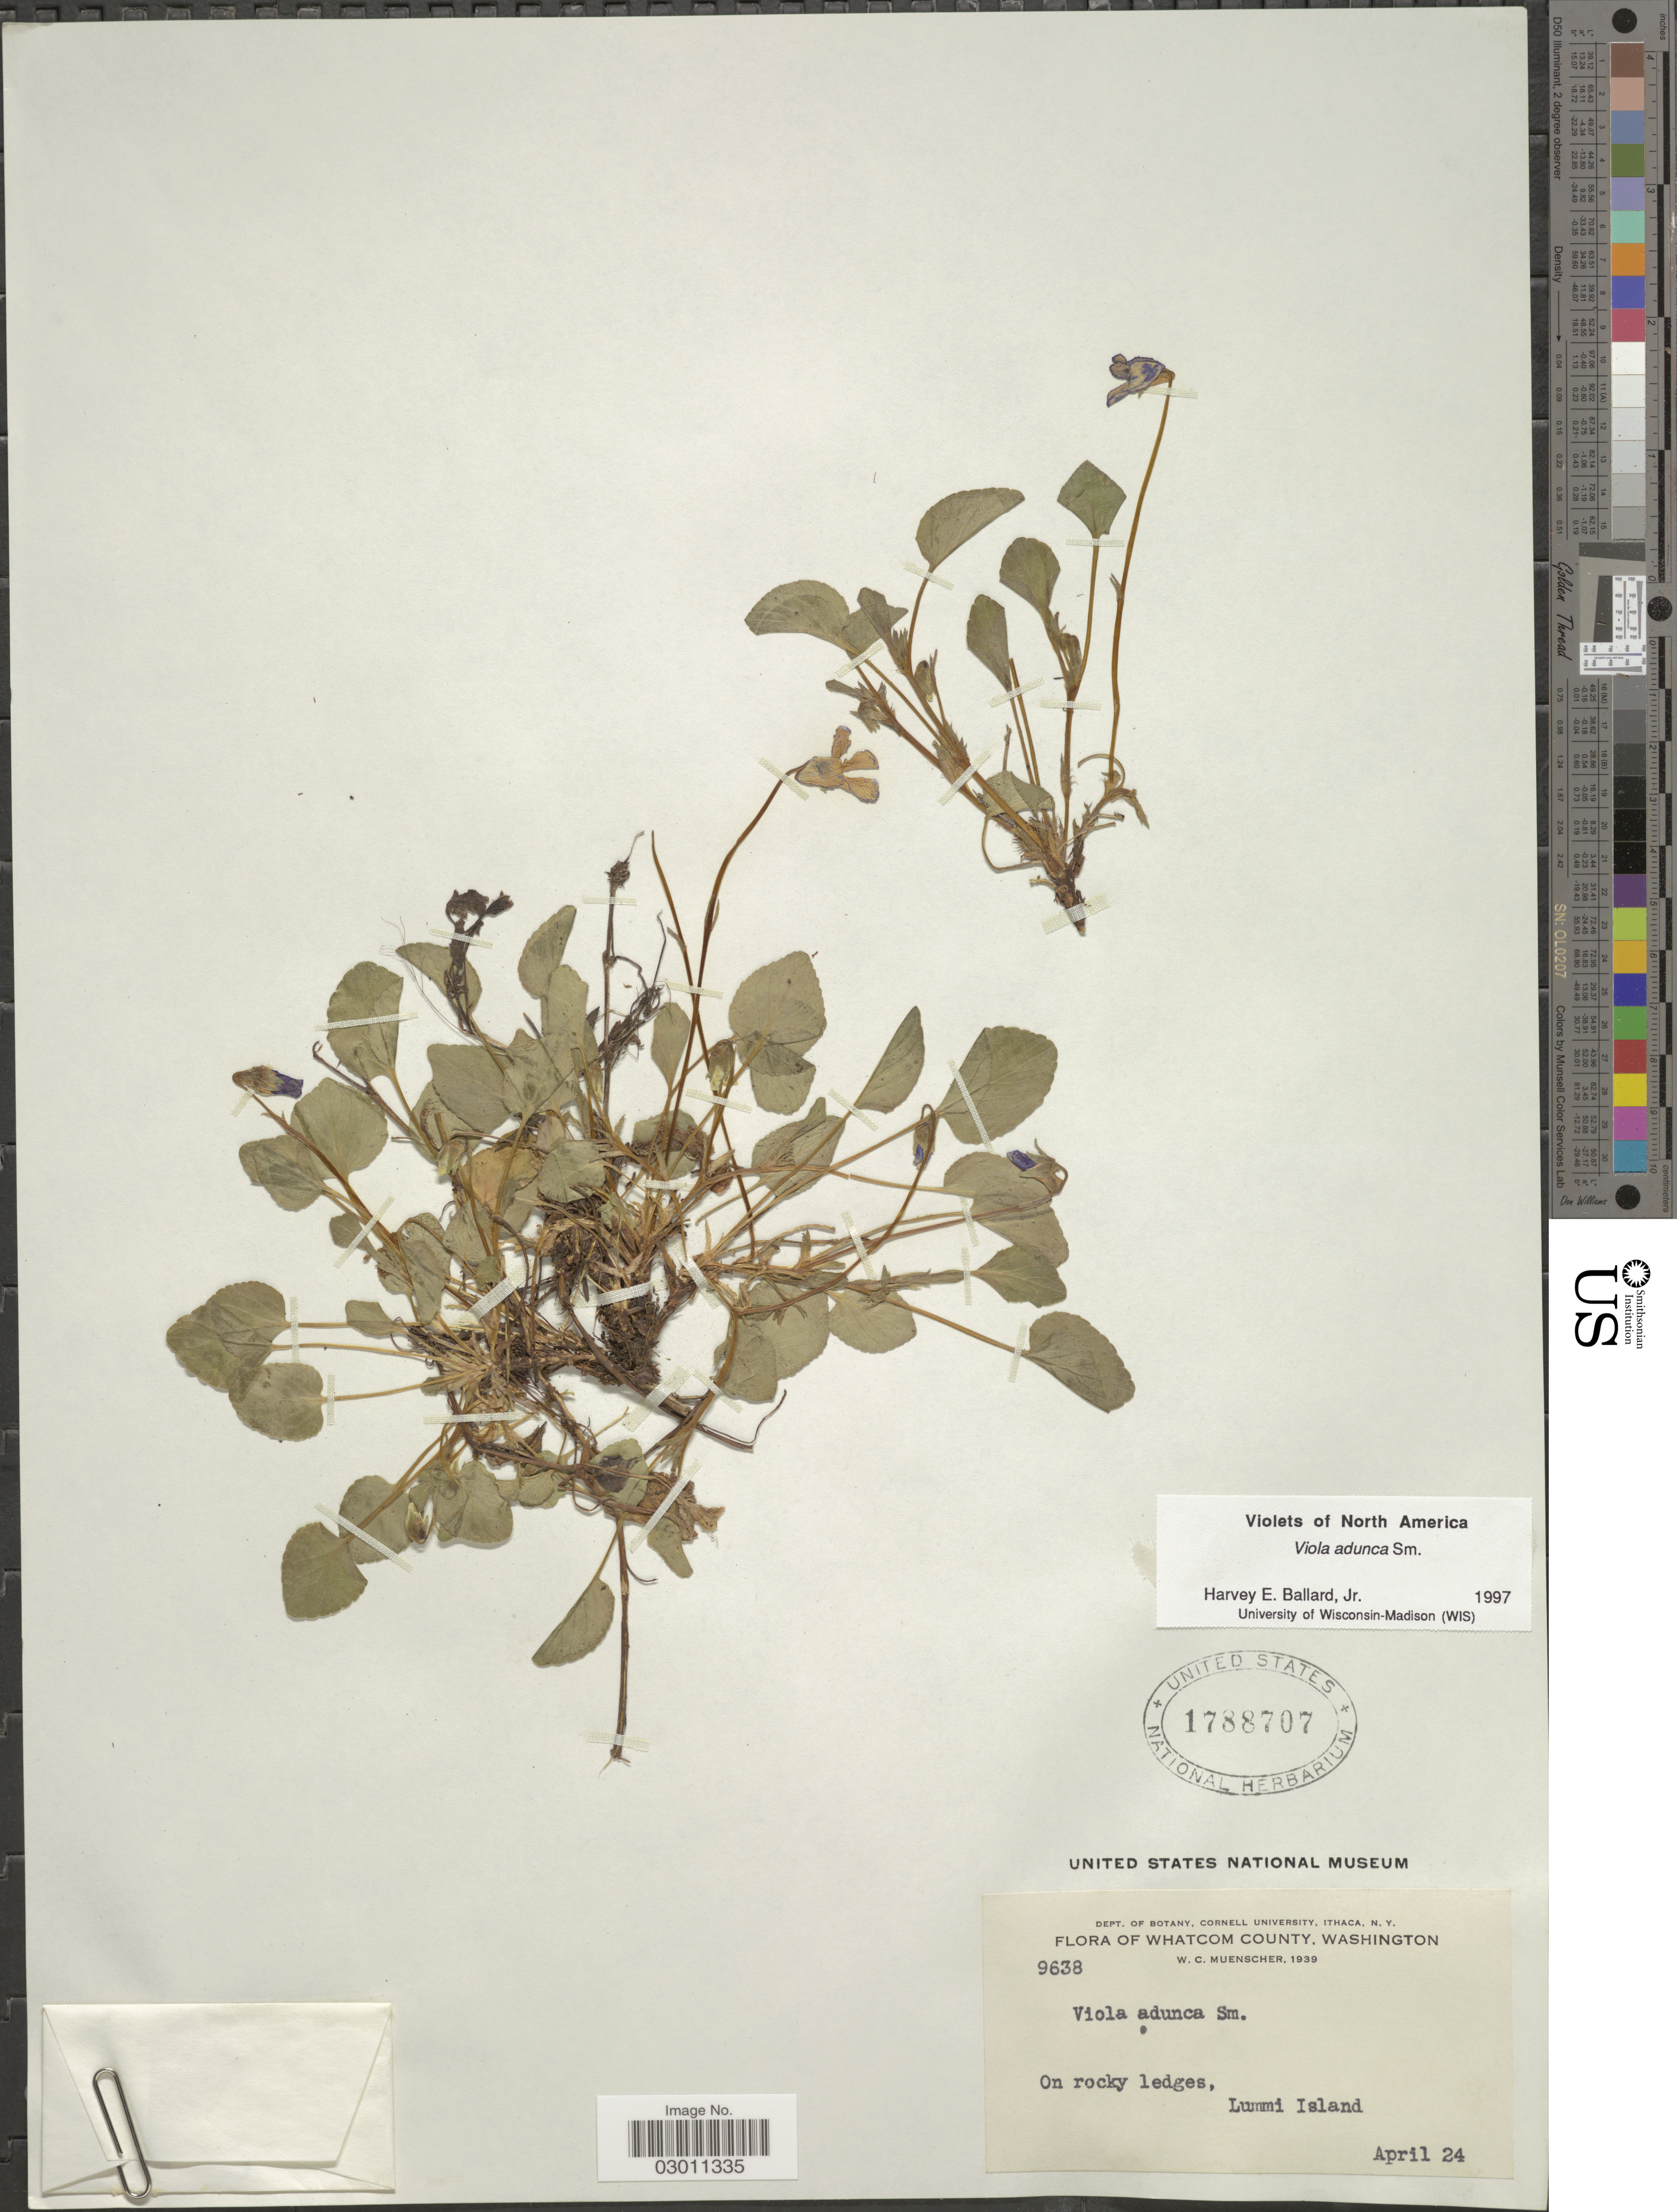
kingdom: Plantae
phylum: Tracheophyta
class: Magnoliopsida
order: Malpighiales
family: Violaceae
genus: Viola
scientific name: Viola adunca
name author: Sm.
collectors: W. Muenscher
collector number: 9638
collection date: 1939-04-24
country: United States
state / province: Washington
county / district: Whatcom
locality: Whatcom County. Lummi Island.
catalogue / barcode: US 1788707